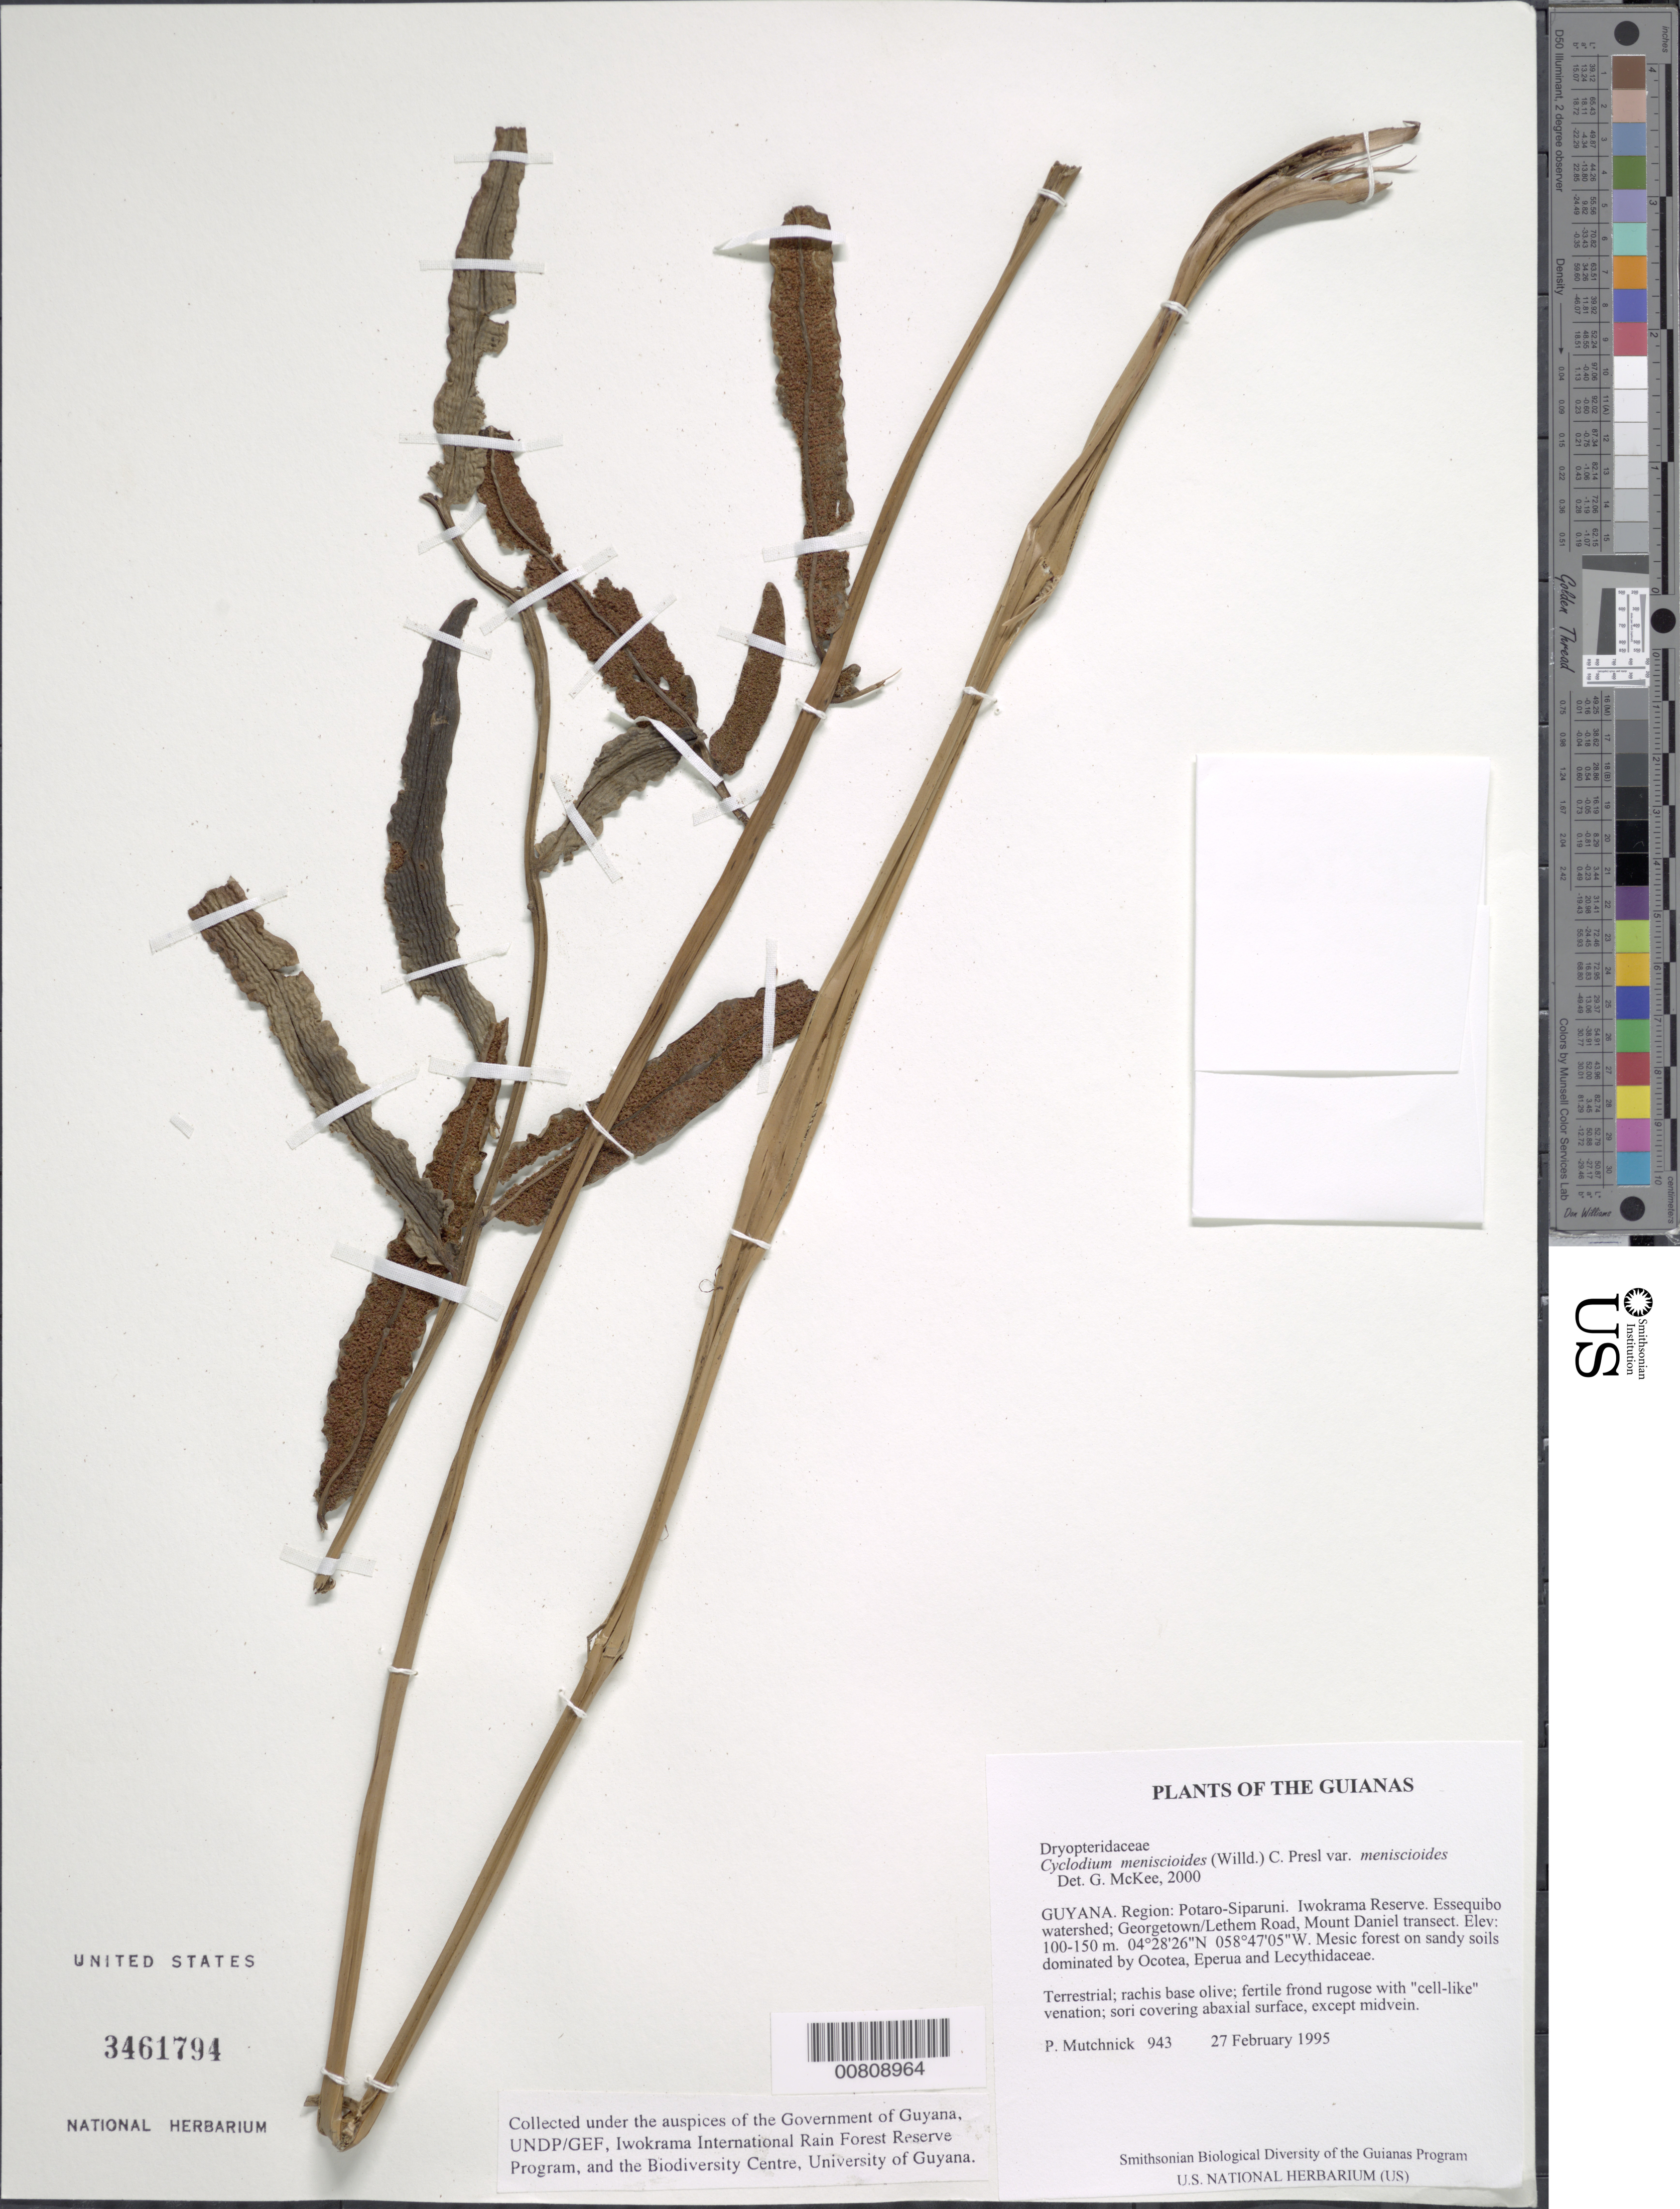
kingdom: Plantae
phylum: Tracheophyta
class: Polypodiopsida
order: Polypodiales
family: Dryopteridaceae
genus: Cyclodium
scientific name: Cyclodium meniscioides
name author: (Willd.) C. Presl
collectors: P. Mutchnick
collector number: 943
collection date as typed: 27 February 1995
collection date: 1995-02-27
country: Guyana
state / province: Potaro-Siparuni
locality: Iwokrama Reserve. Essequibo watershed; Georgetown/Lethem Road, Mount Daniel transect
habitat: Mesic forest on sandy soils dominated by Ocotea, Eperua and Lecythidaceae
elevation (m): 100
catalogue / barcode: US 3461794